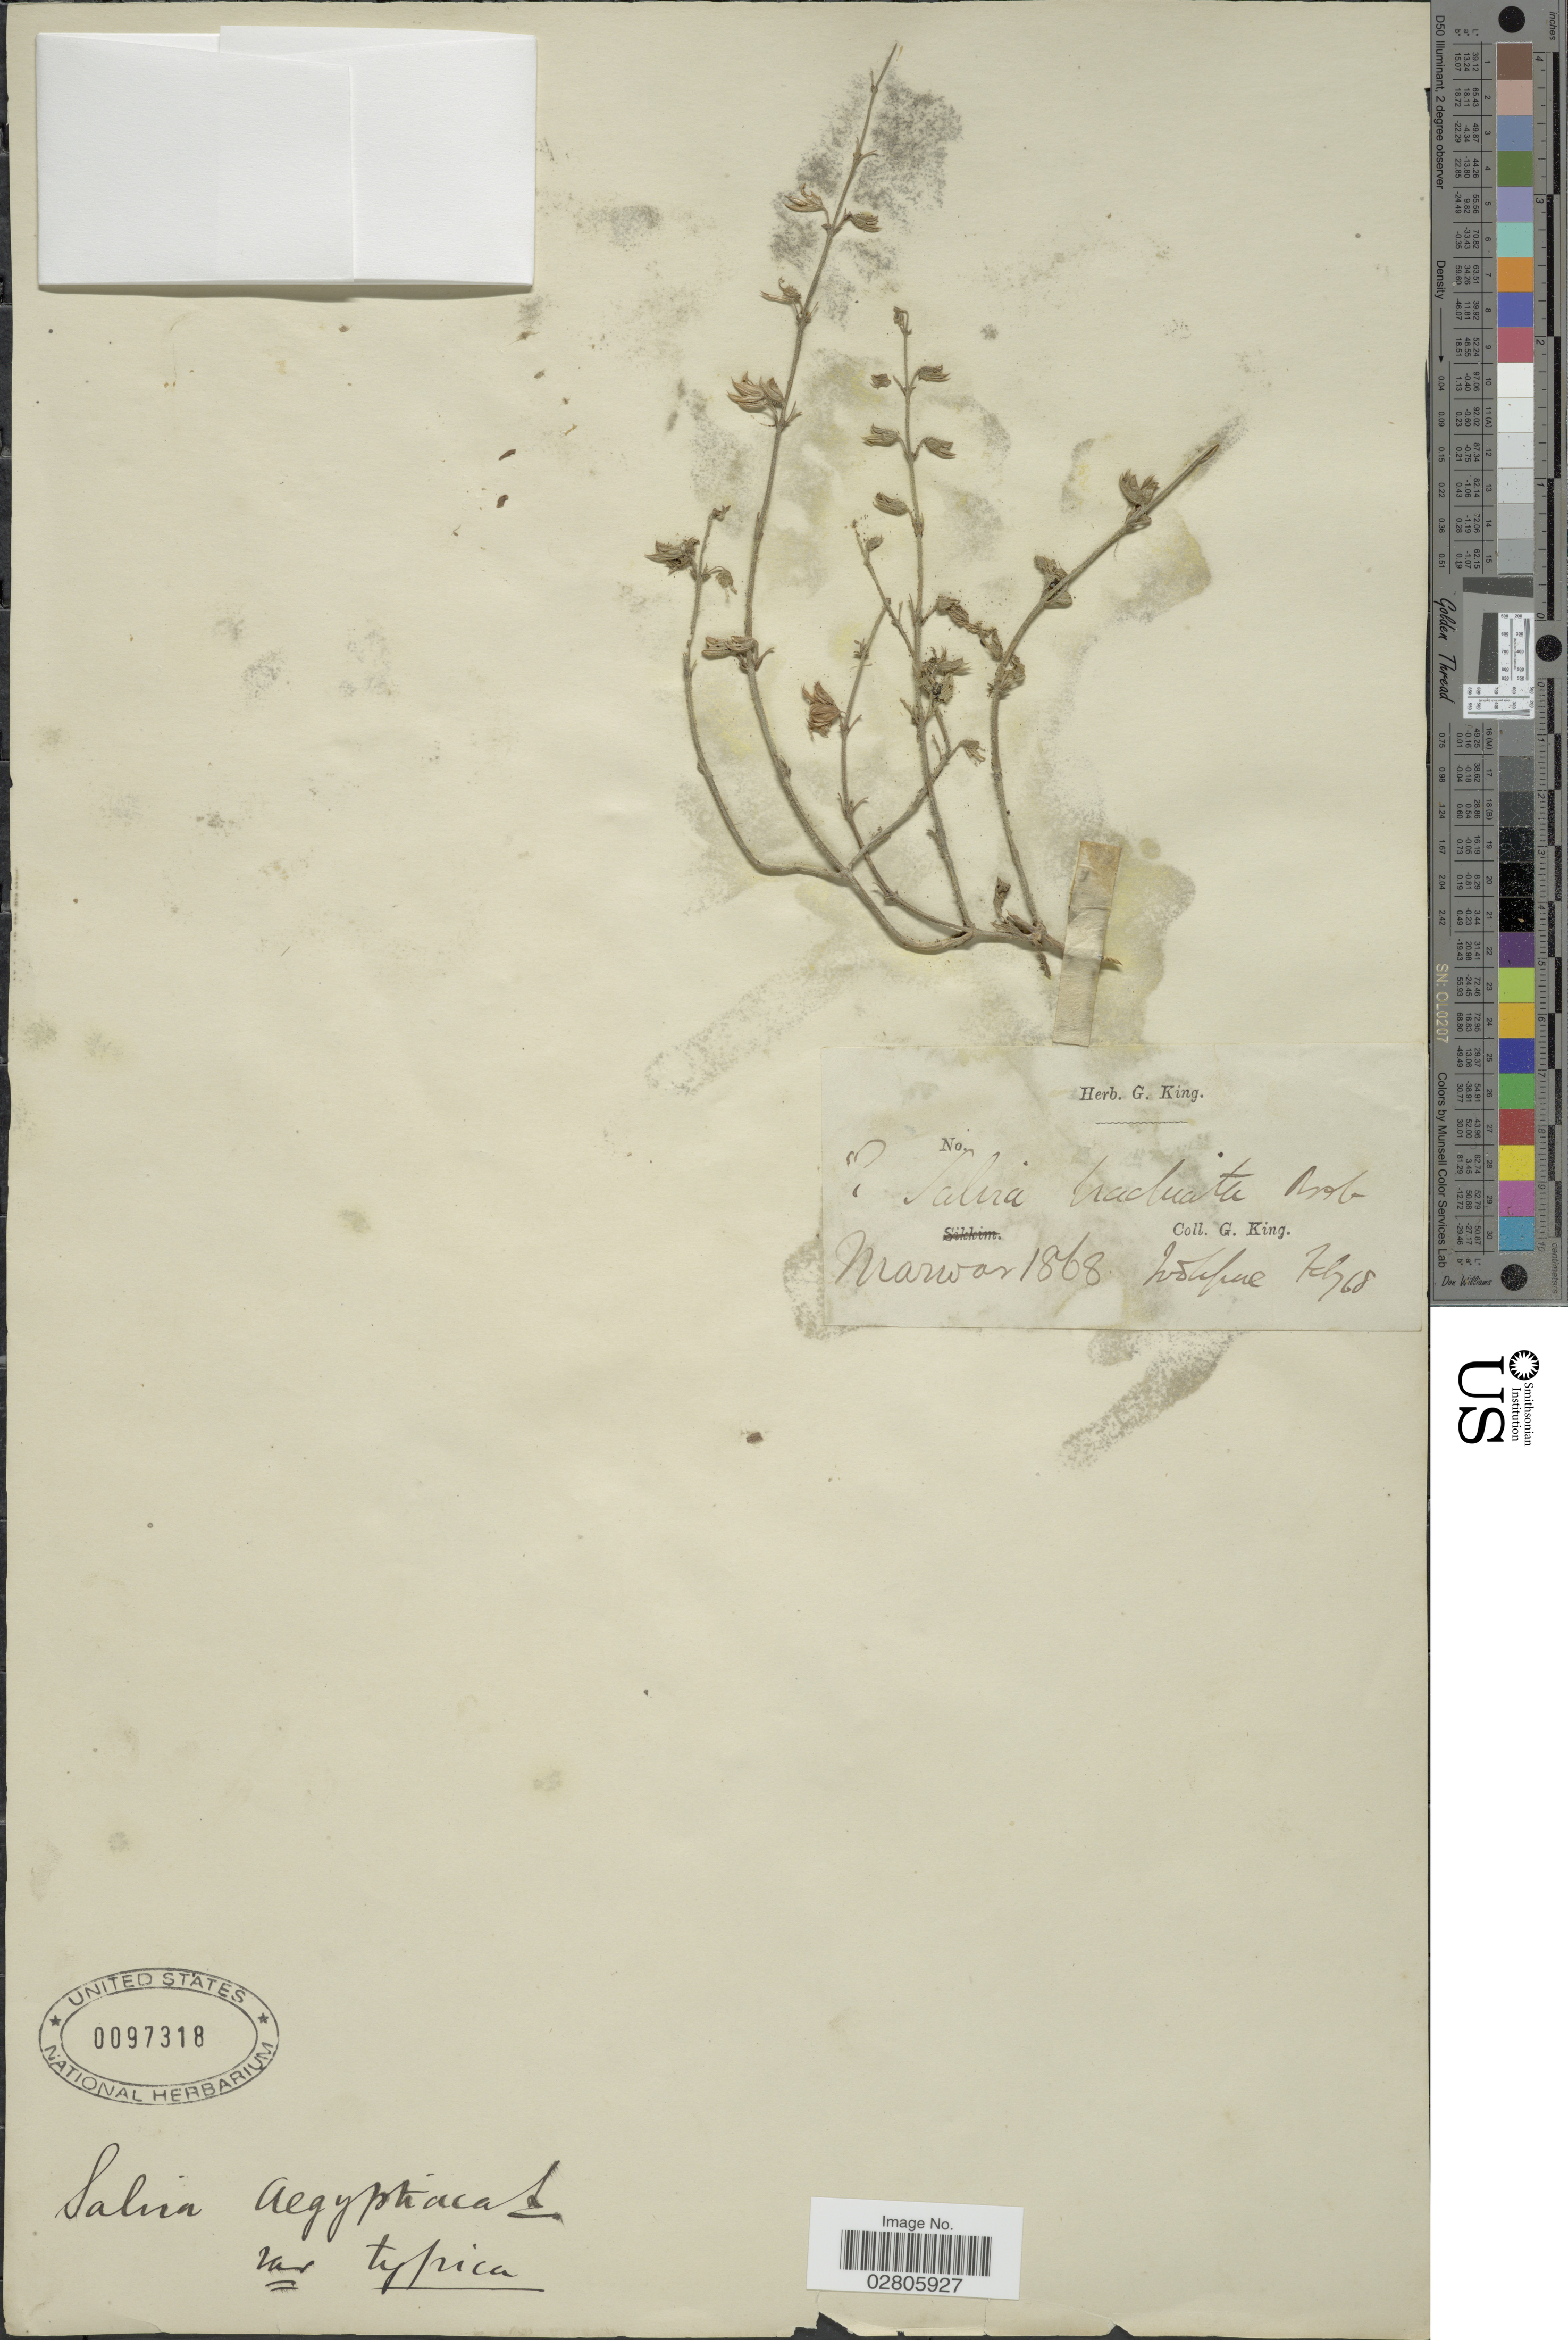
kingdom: Plantae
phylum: Tracheophyta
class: Magnoliopsida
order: Lamiales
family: Lamiaceae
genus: Salvia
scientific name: Salvia aegyptiaca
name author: L.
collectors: G. King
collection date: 1868-02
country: India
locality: Marwar.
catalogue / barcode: US 97318